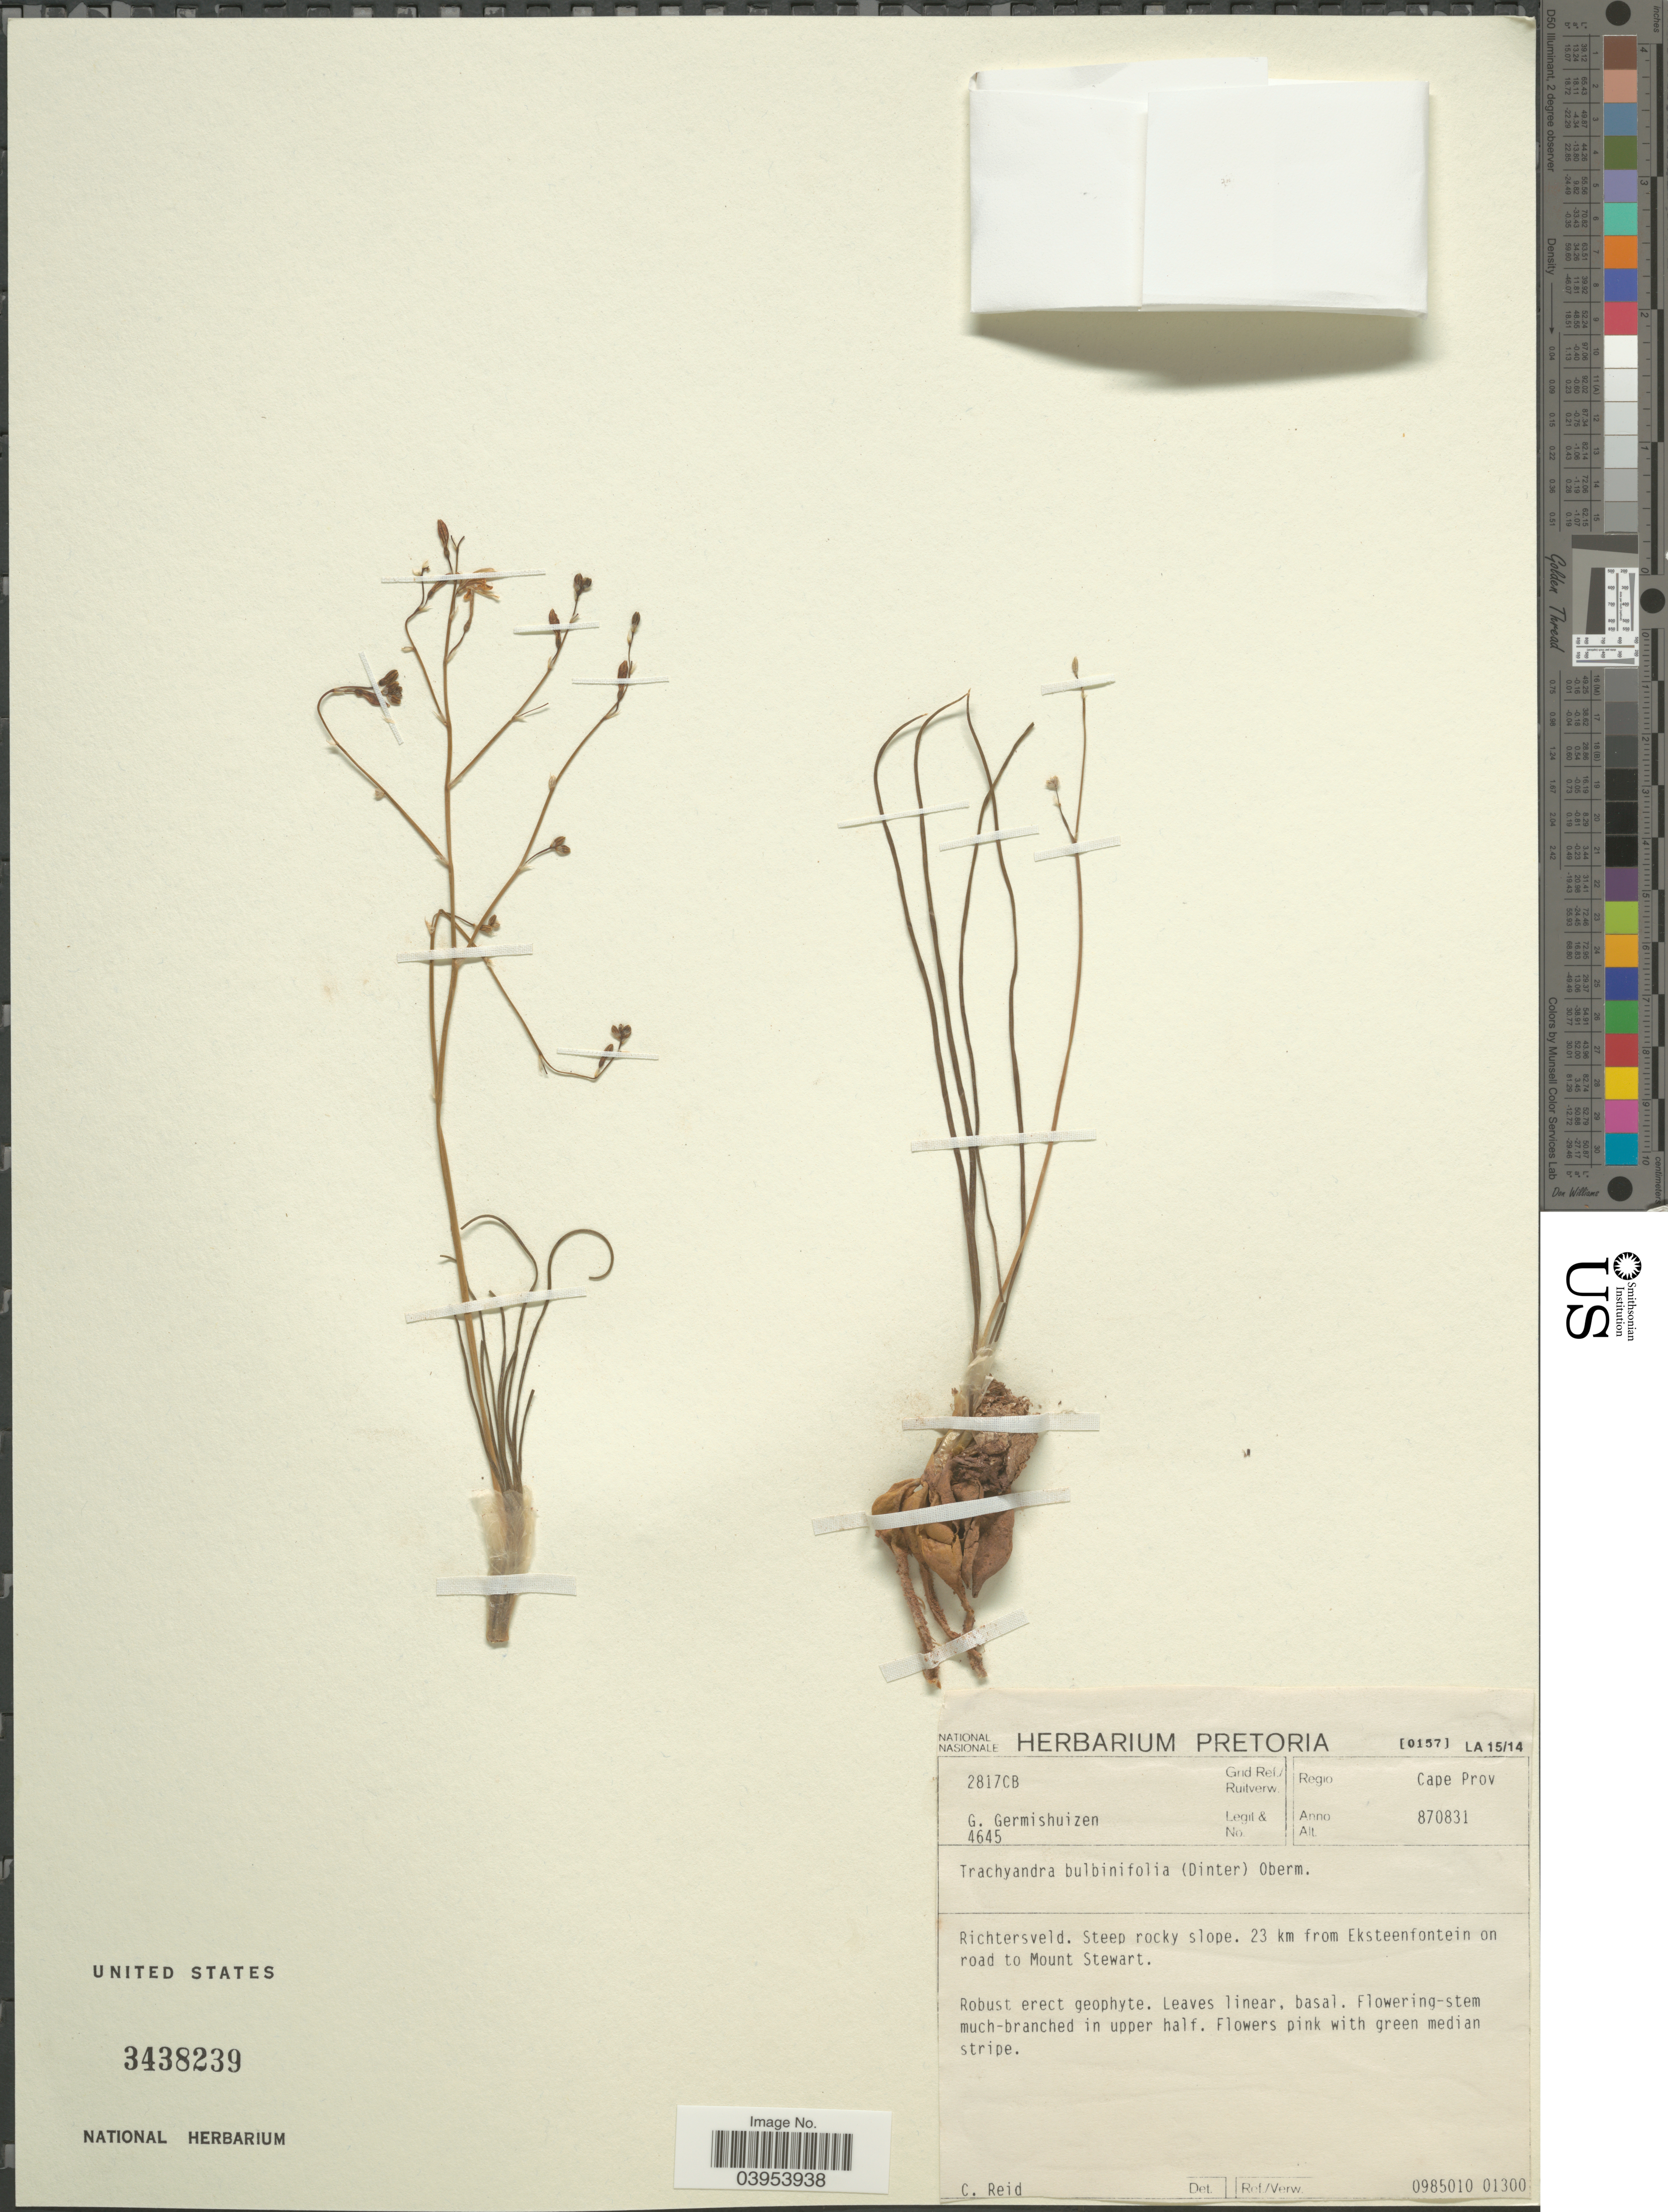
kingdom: Plantae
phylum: Tracheophyta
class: Liliopsida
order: Asparagales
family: Asphodelaceae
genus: Trachyandra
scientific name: Trachyandra bulbinifolia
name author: (Dinter) Oberm.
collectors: G. Germishuizen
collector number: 4645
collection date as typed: Transcribed d/m/y: 31/8/87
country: South Africa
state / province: Northern Cape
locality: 2817CB Grid Ref./Ruitverw. Regio Cape Prov. Richtersveld. 23 km from Eksteenfontein on road to Mount Stewart.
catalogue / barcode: US 3438239